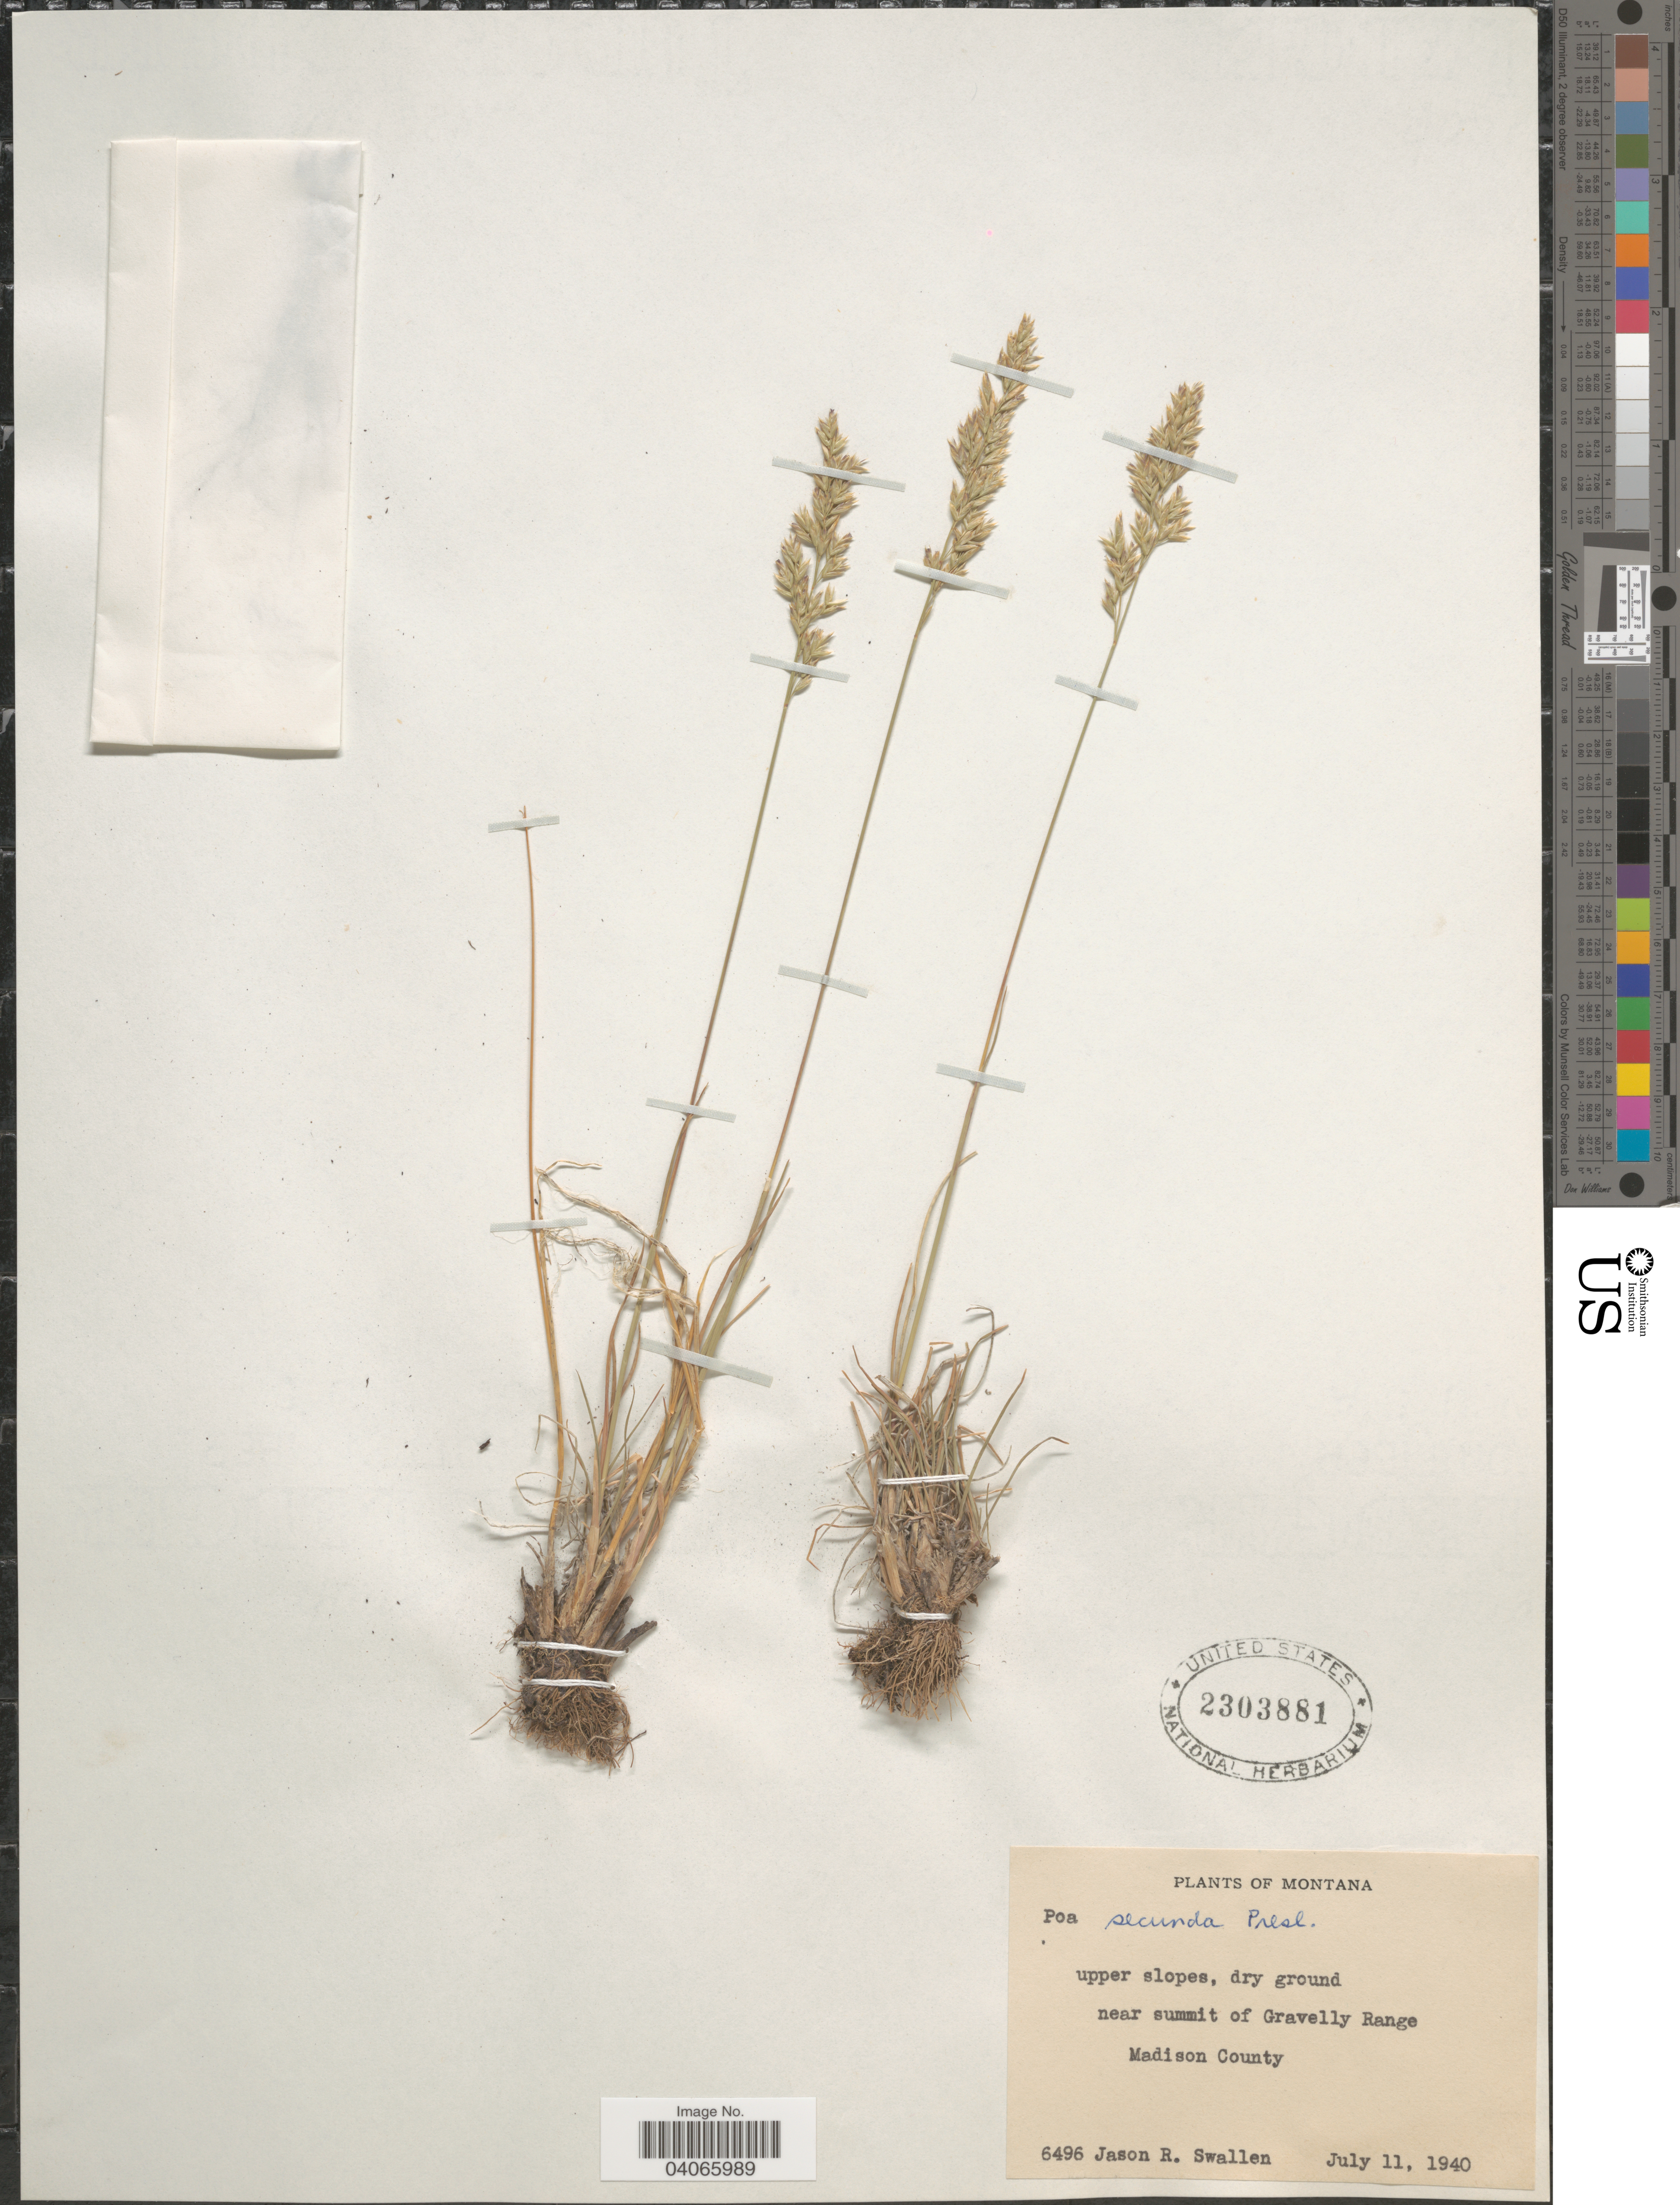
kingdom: Plantae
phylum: Tracheophyta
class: Liliopsida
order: Poales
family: Poaceae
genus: Poa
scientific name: Poa secunda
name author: J. Presl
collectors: J. R. Swallen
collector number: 6496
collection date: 1940-07-11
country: United States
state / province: Montana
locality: Near summit of Gravelly Range. Madison County.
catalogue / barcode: US 2303881